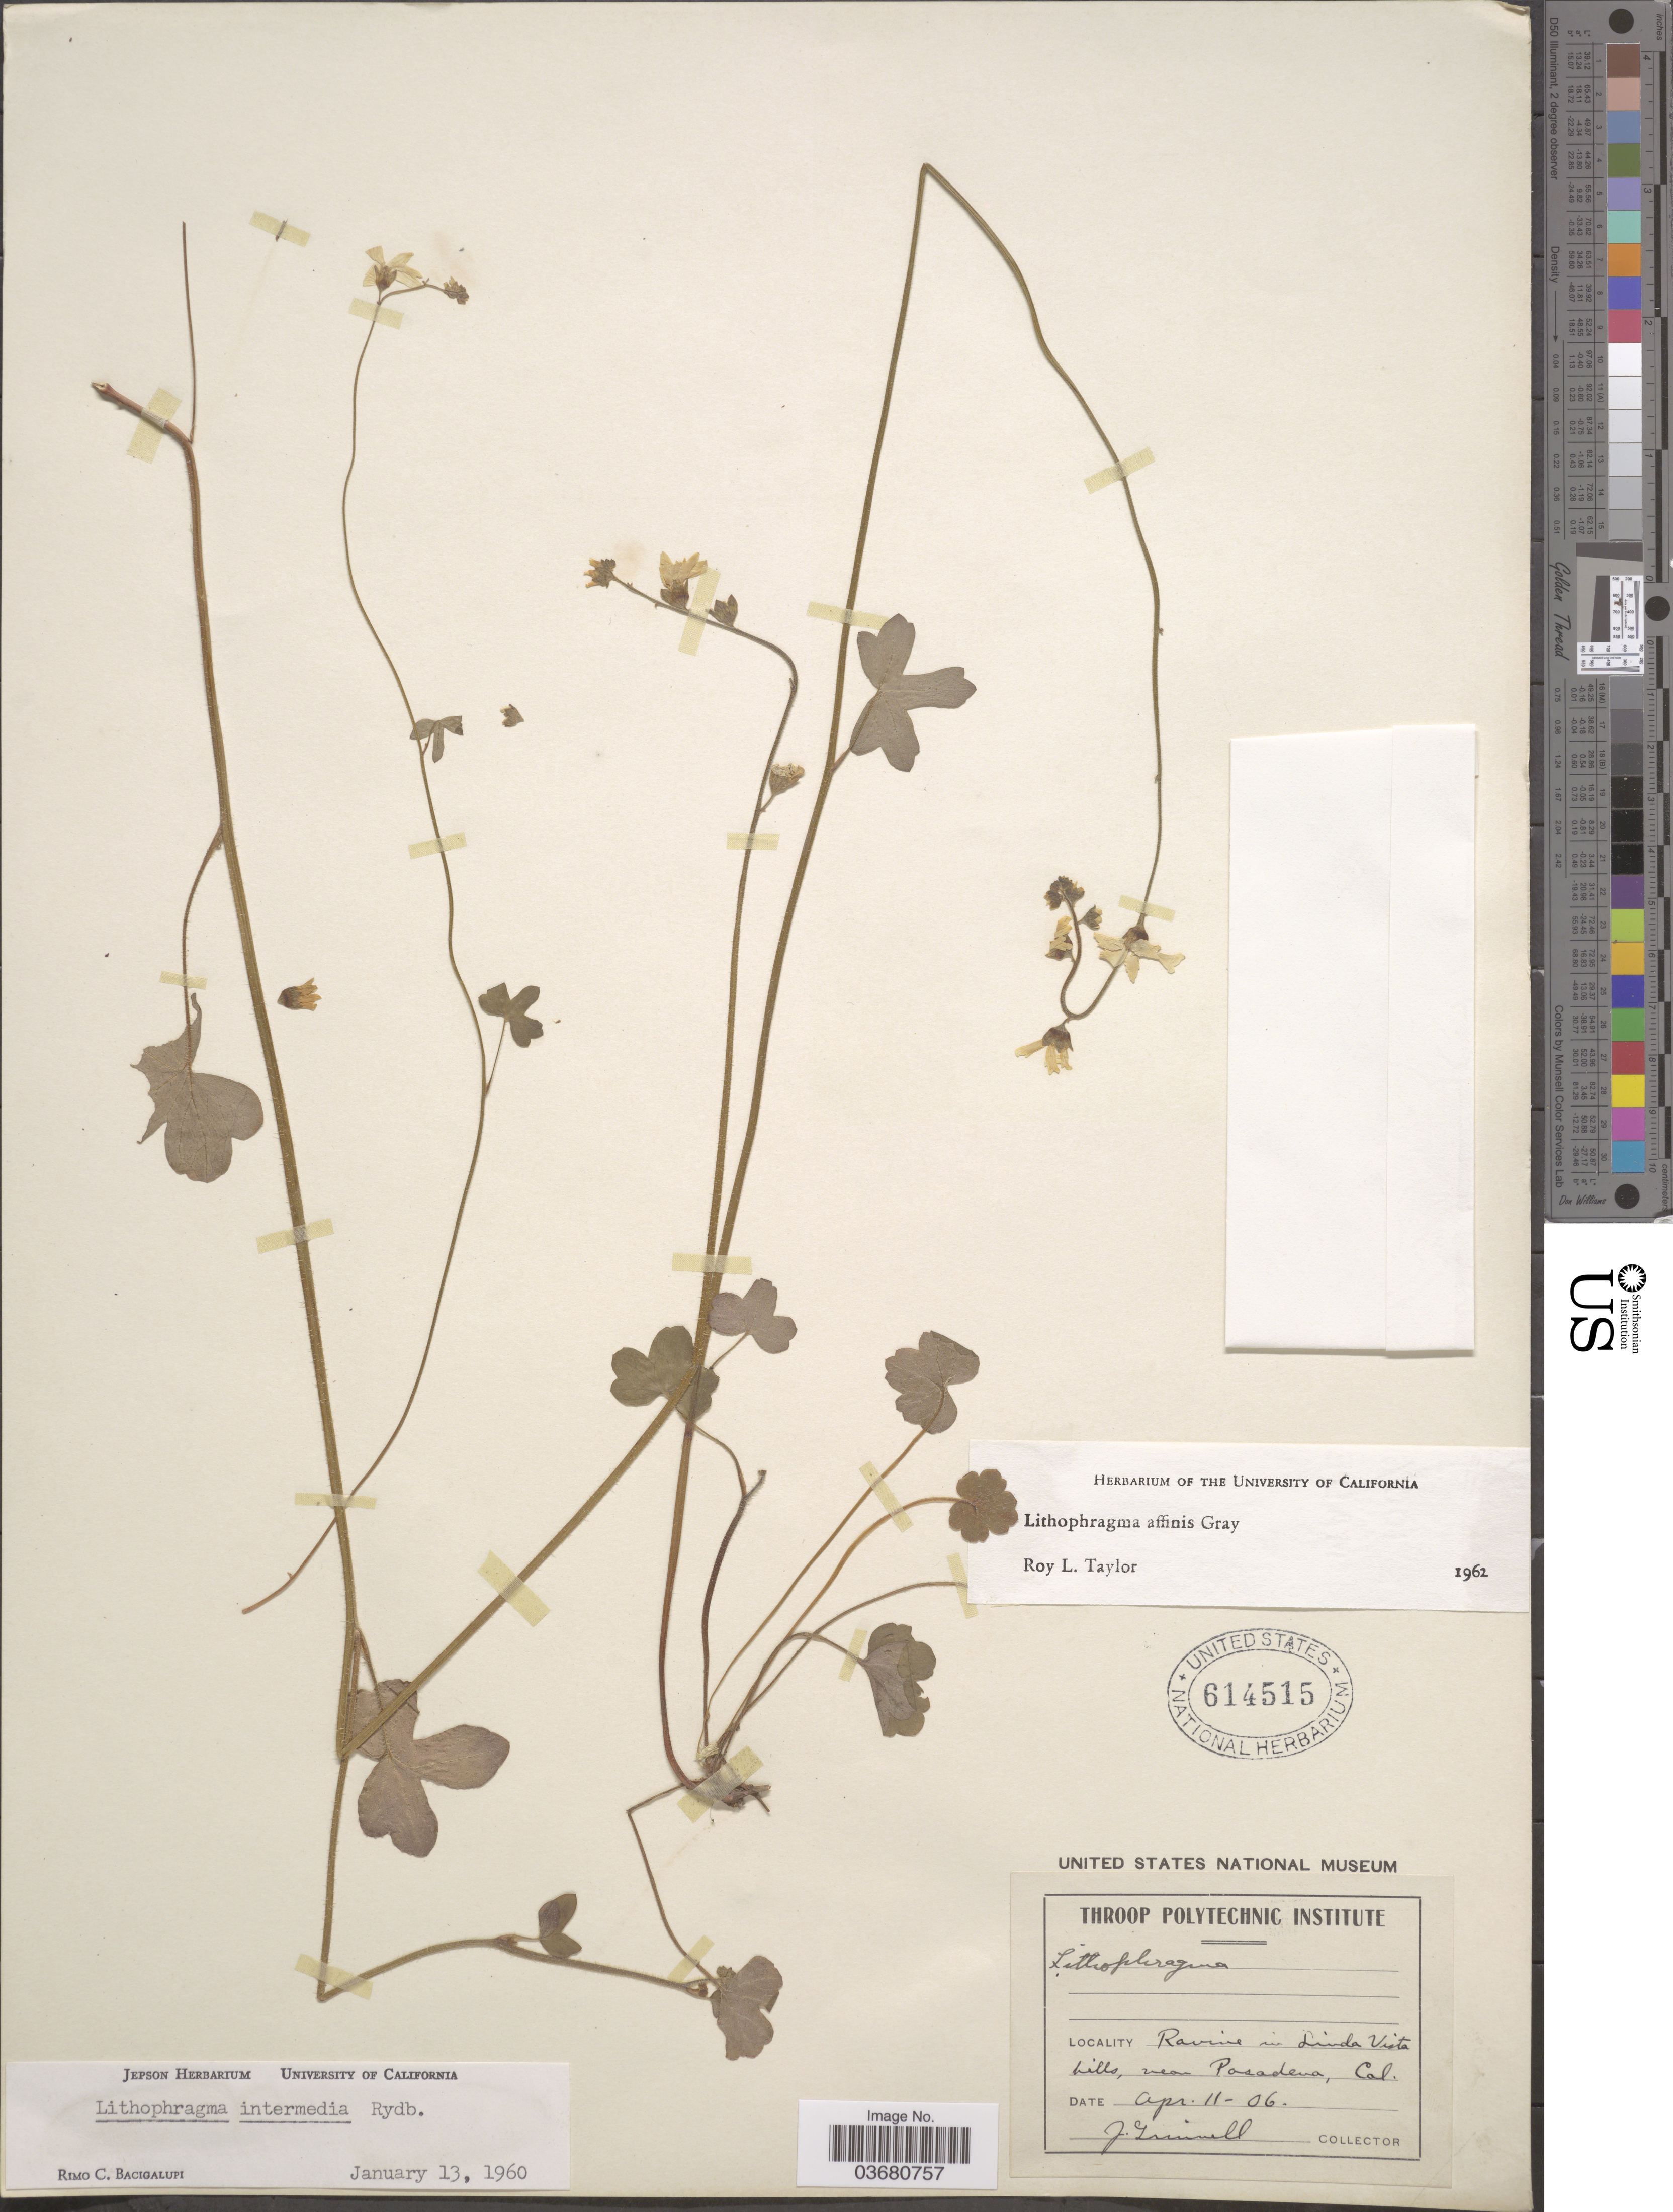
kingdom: Plantae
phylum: Tracheophyta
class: Magnoliopsida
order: Saxifragales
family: Saxifragaceae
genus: Lithophragma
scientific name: Lithophragma affine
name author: A. Gray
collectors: J. Grinnell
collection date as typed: Transcribed d/m/y: 11/4/6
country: United States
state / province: California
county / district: Los Angeles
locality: Ravine in Linda Vista hills, near Pasadena.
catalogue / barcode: US 614515